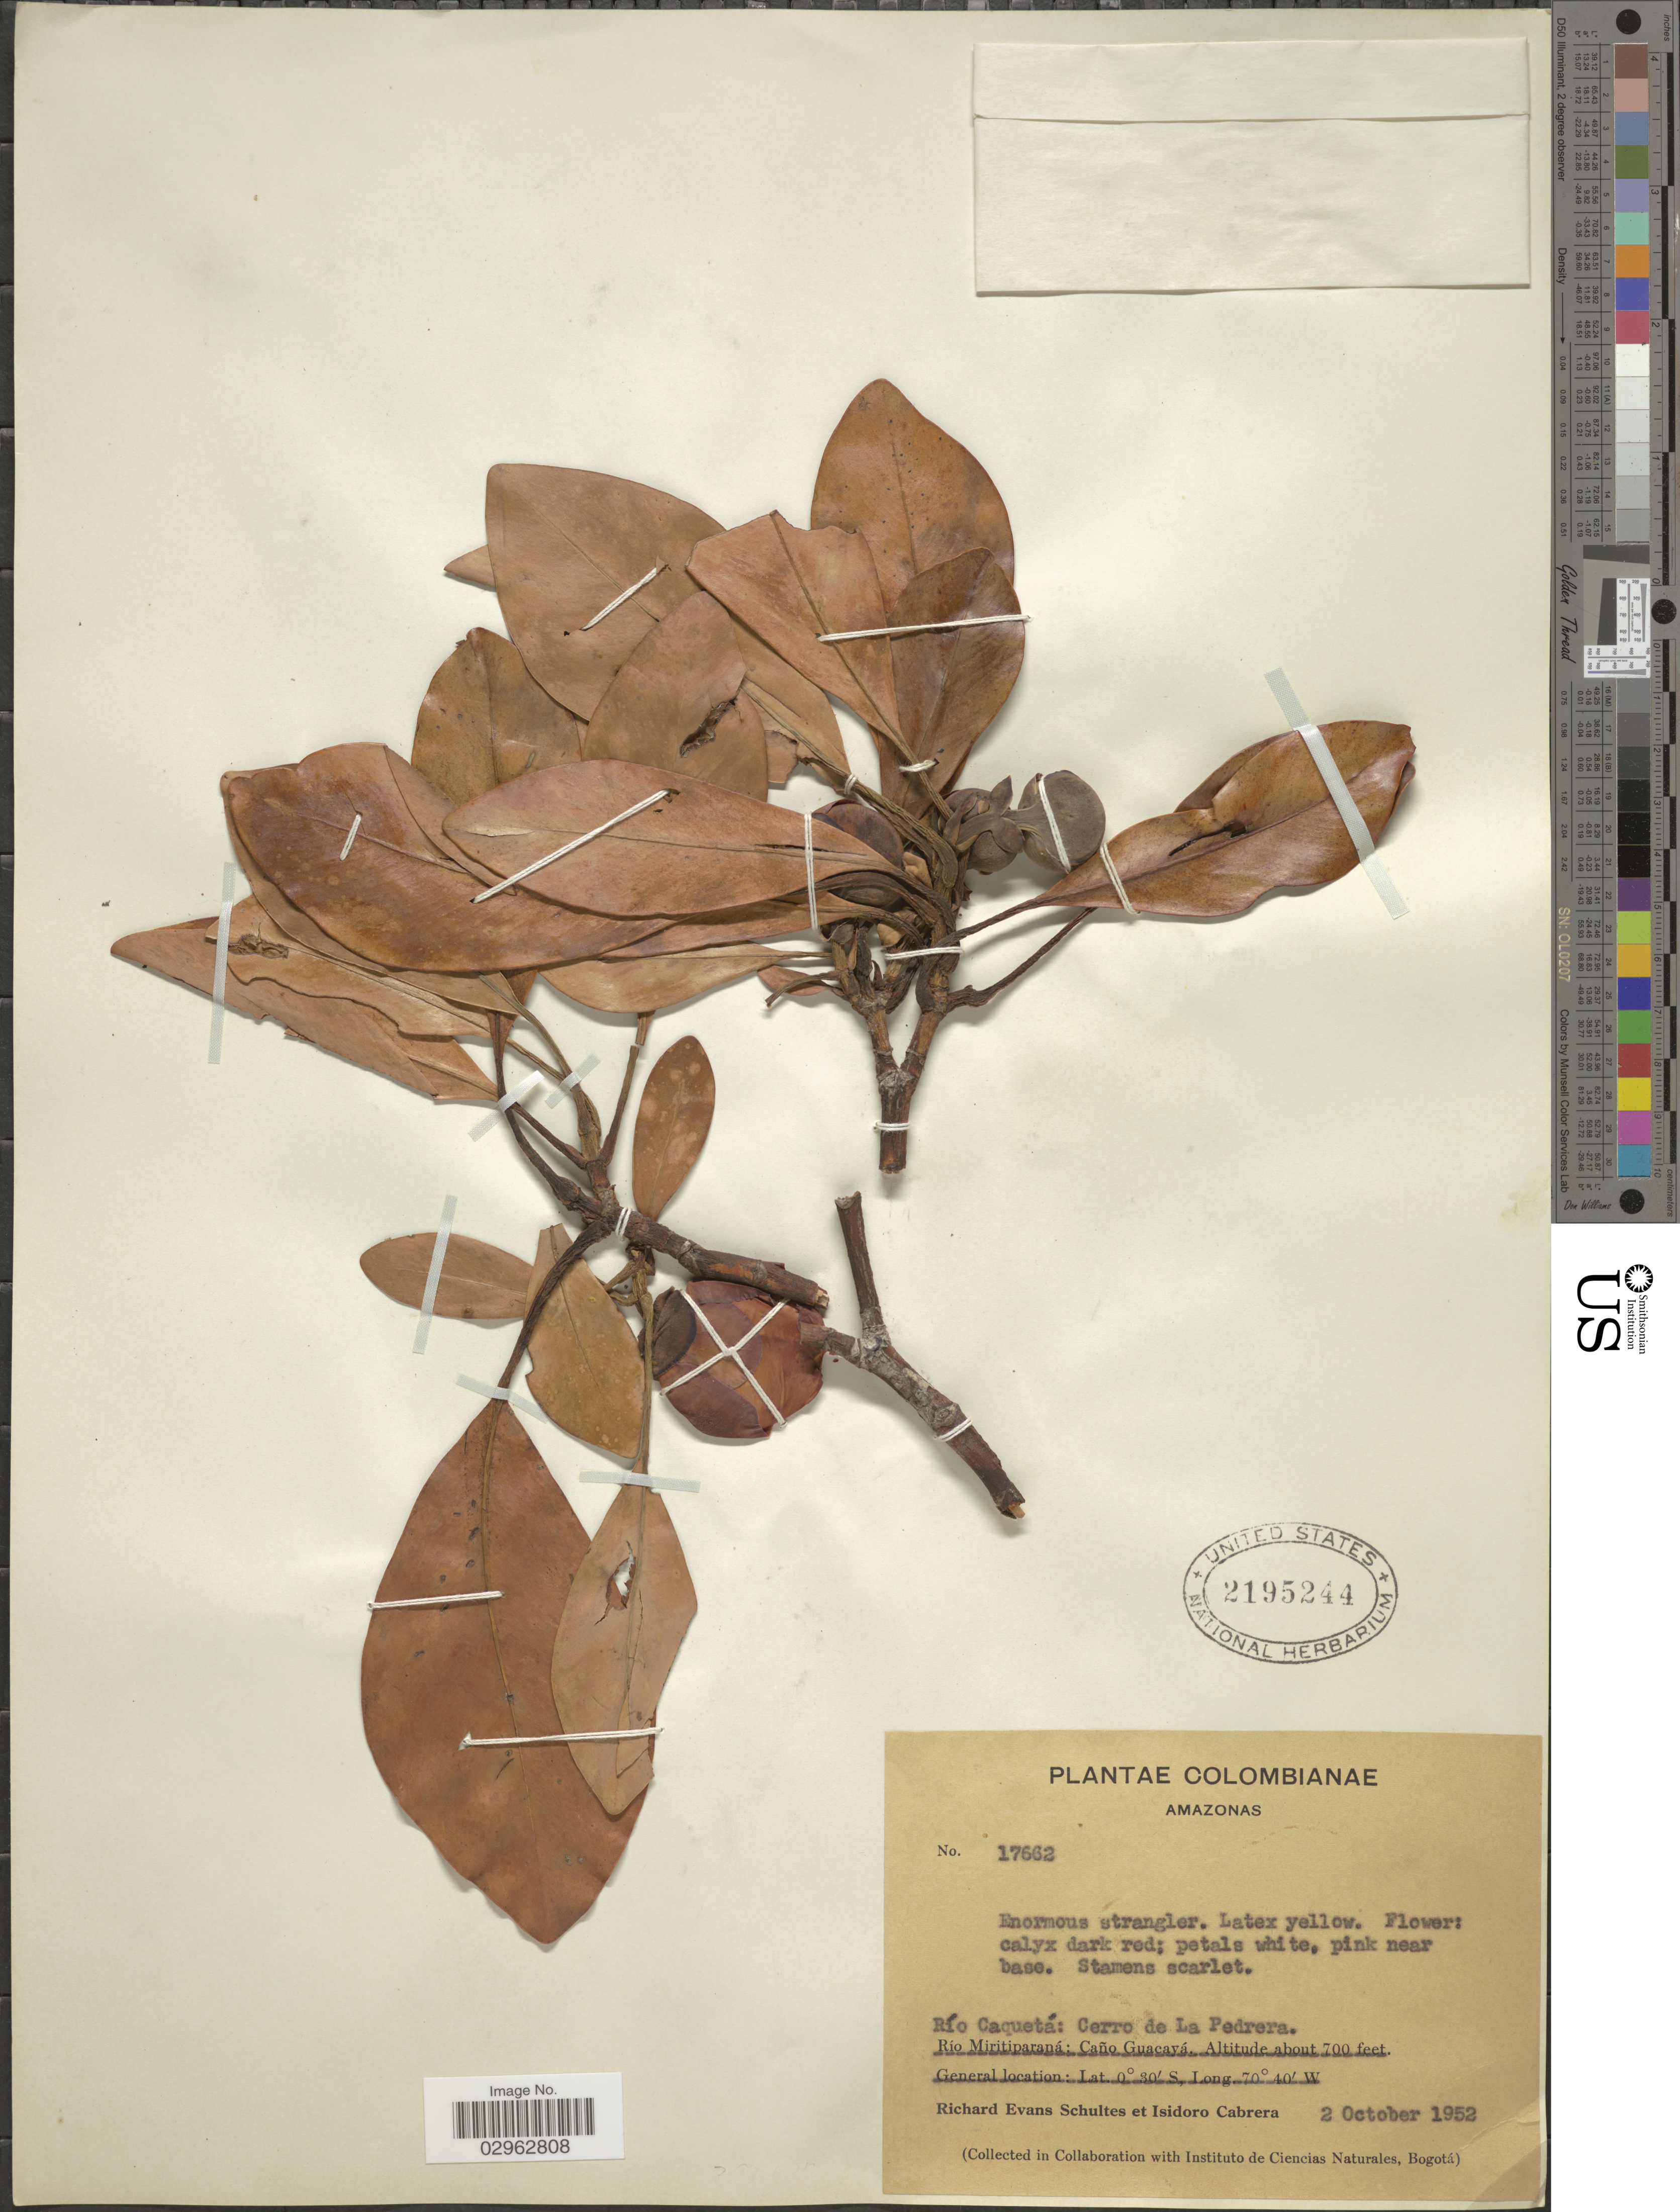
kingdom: Plantae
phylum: Tracheophyta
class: Magnoliopsida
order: Malpighiales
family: Clusiaceae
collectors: R. E. Schultes & I. Cabrera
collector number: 17662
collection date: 1952-10-02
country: Colombia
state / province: Amazônas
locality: Río Caquetá: Cerro de La Pedrera.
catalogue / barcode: US 2195244